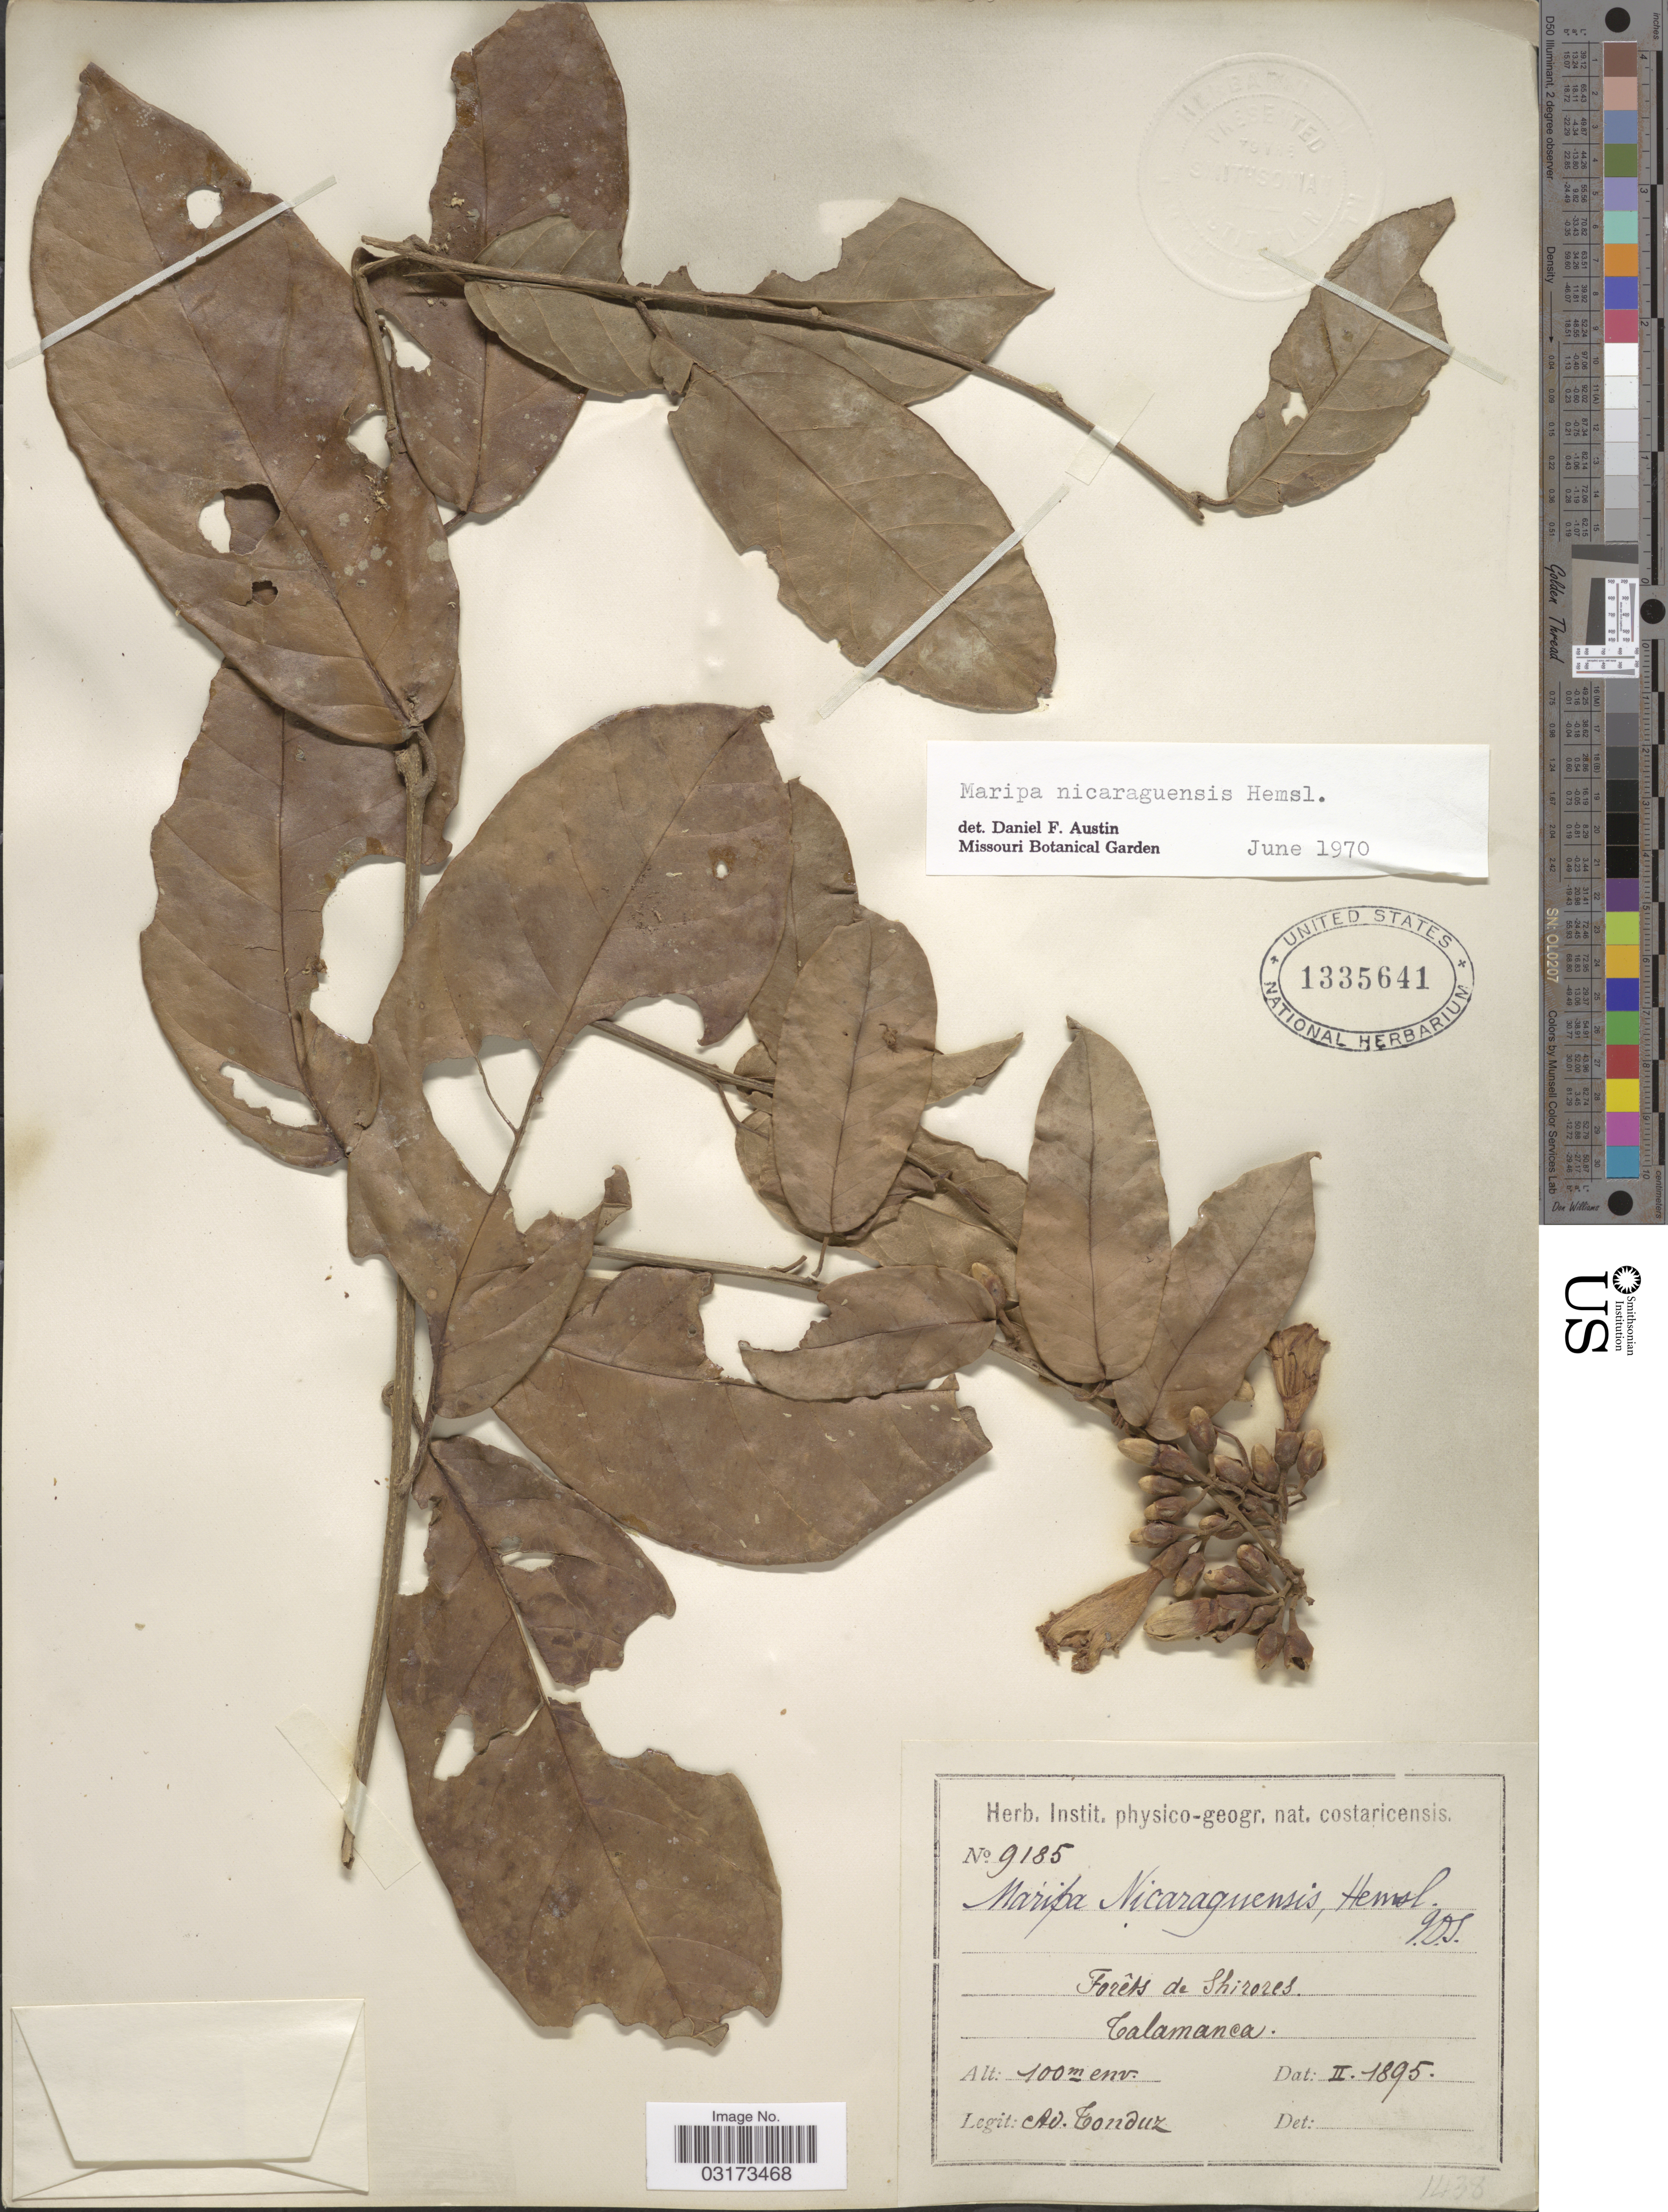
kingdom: Plantae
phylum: Tracheophyta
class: Magnoliopsida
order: Solanales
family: Convolvulaceae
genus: Maripa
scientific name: Maripa nicaraguensis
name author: Hemsl.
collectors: A. Tonduz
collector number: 9185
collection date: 1895-02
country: Costa Rica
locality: Forêts de Shirores. Calamanca.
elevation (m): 100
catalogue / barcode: US 1335641